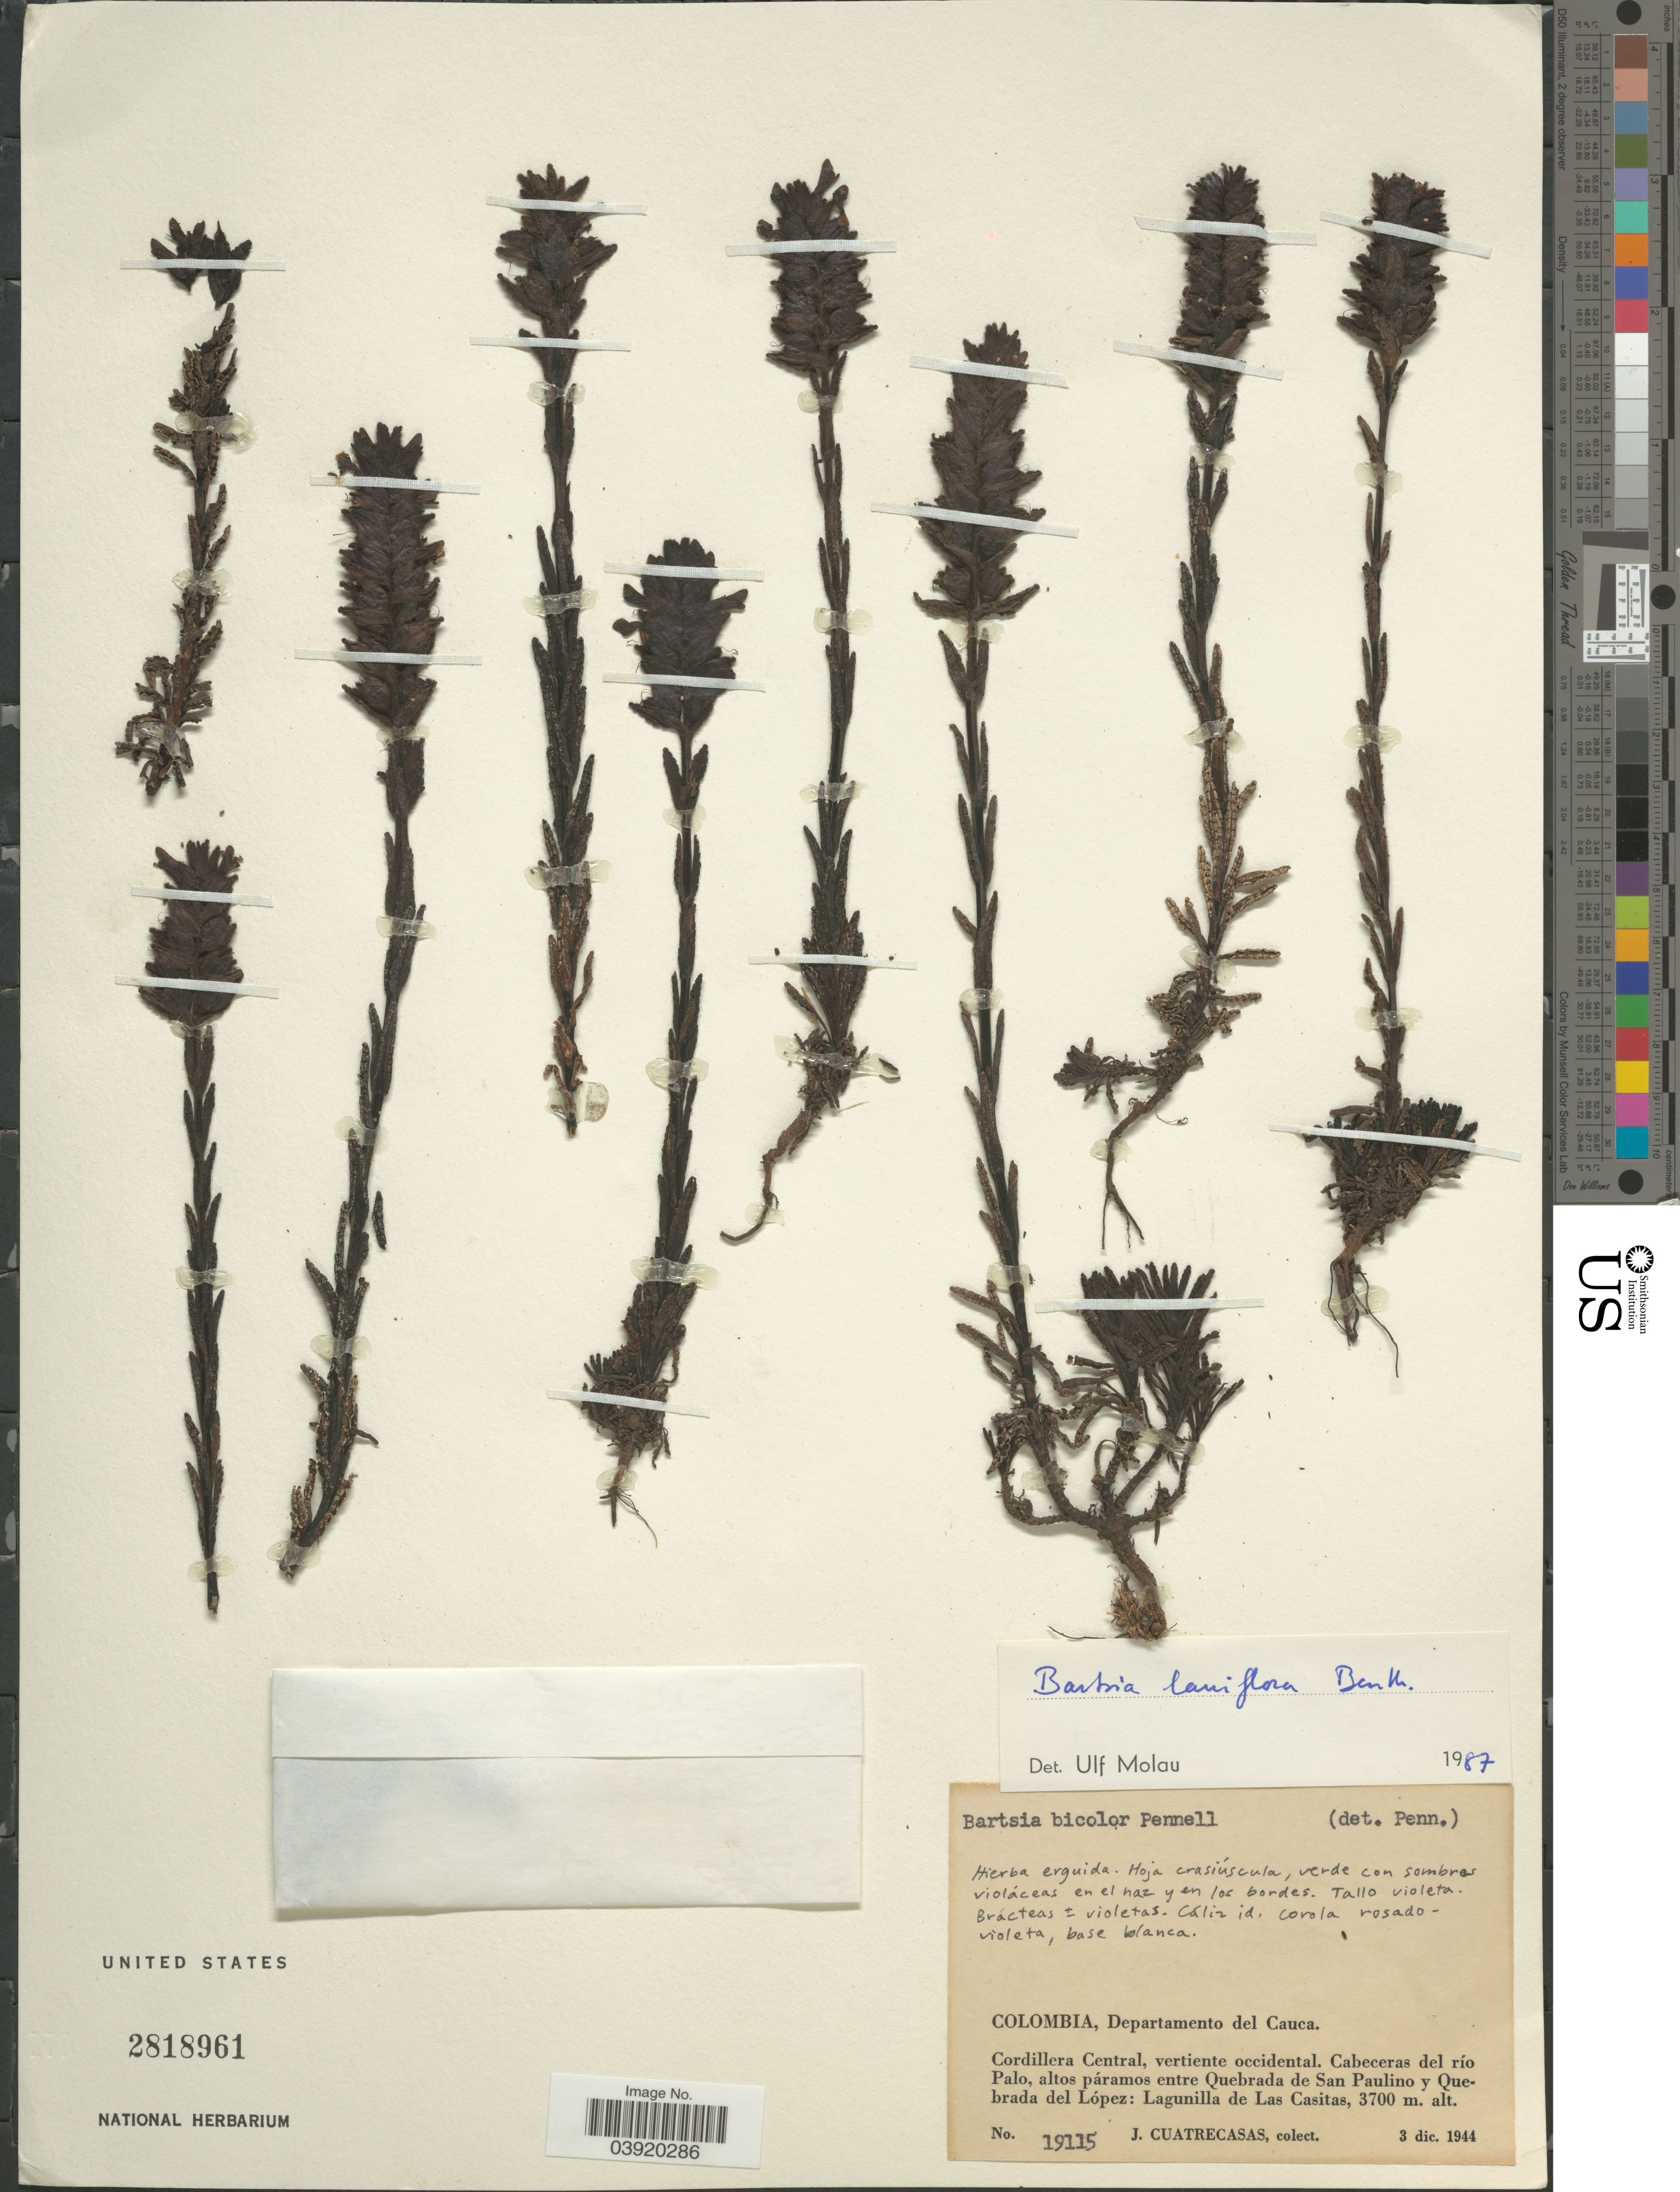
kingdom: Plantae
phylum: Tracheophyta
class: Magnoliopsida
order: Lamiales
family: Orobanchaceae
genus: Bartsia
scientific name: Bartsia laniflora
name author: Benth.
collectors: J. Cuatrecasas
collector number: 19115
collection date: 1944-12-03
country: Colombia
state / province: Cauca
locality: Departamento del Cauca. Cordillera Central, vertiente occidental. Cabeceras del río Palo, altos páramos entre Quebrada de San Paulino y Quebrada del López: Lagunilla de Las Casitas.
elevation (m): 3700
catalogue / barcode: US 2818961